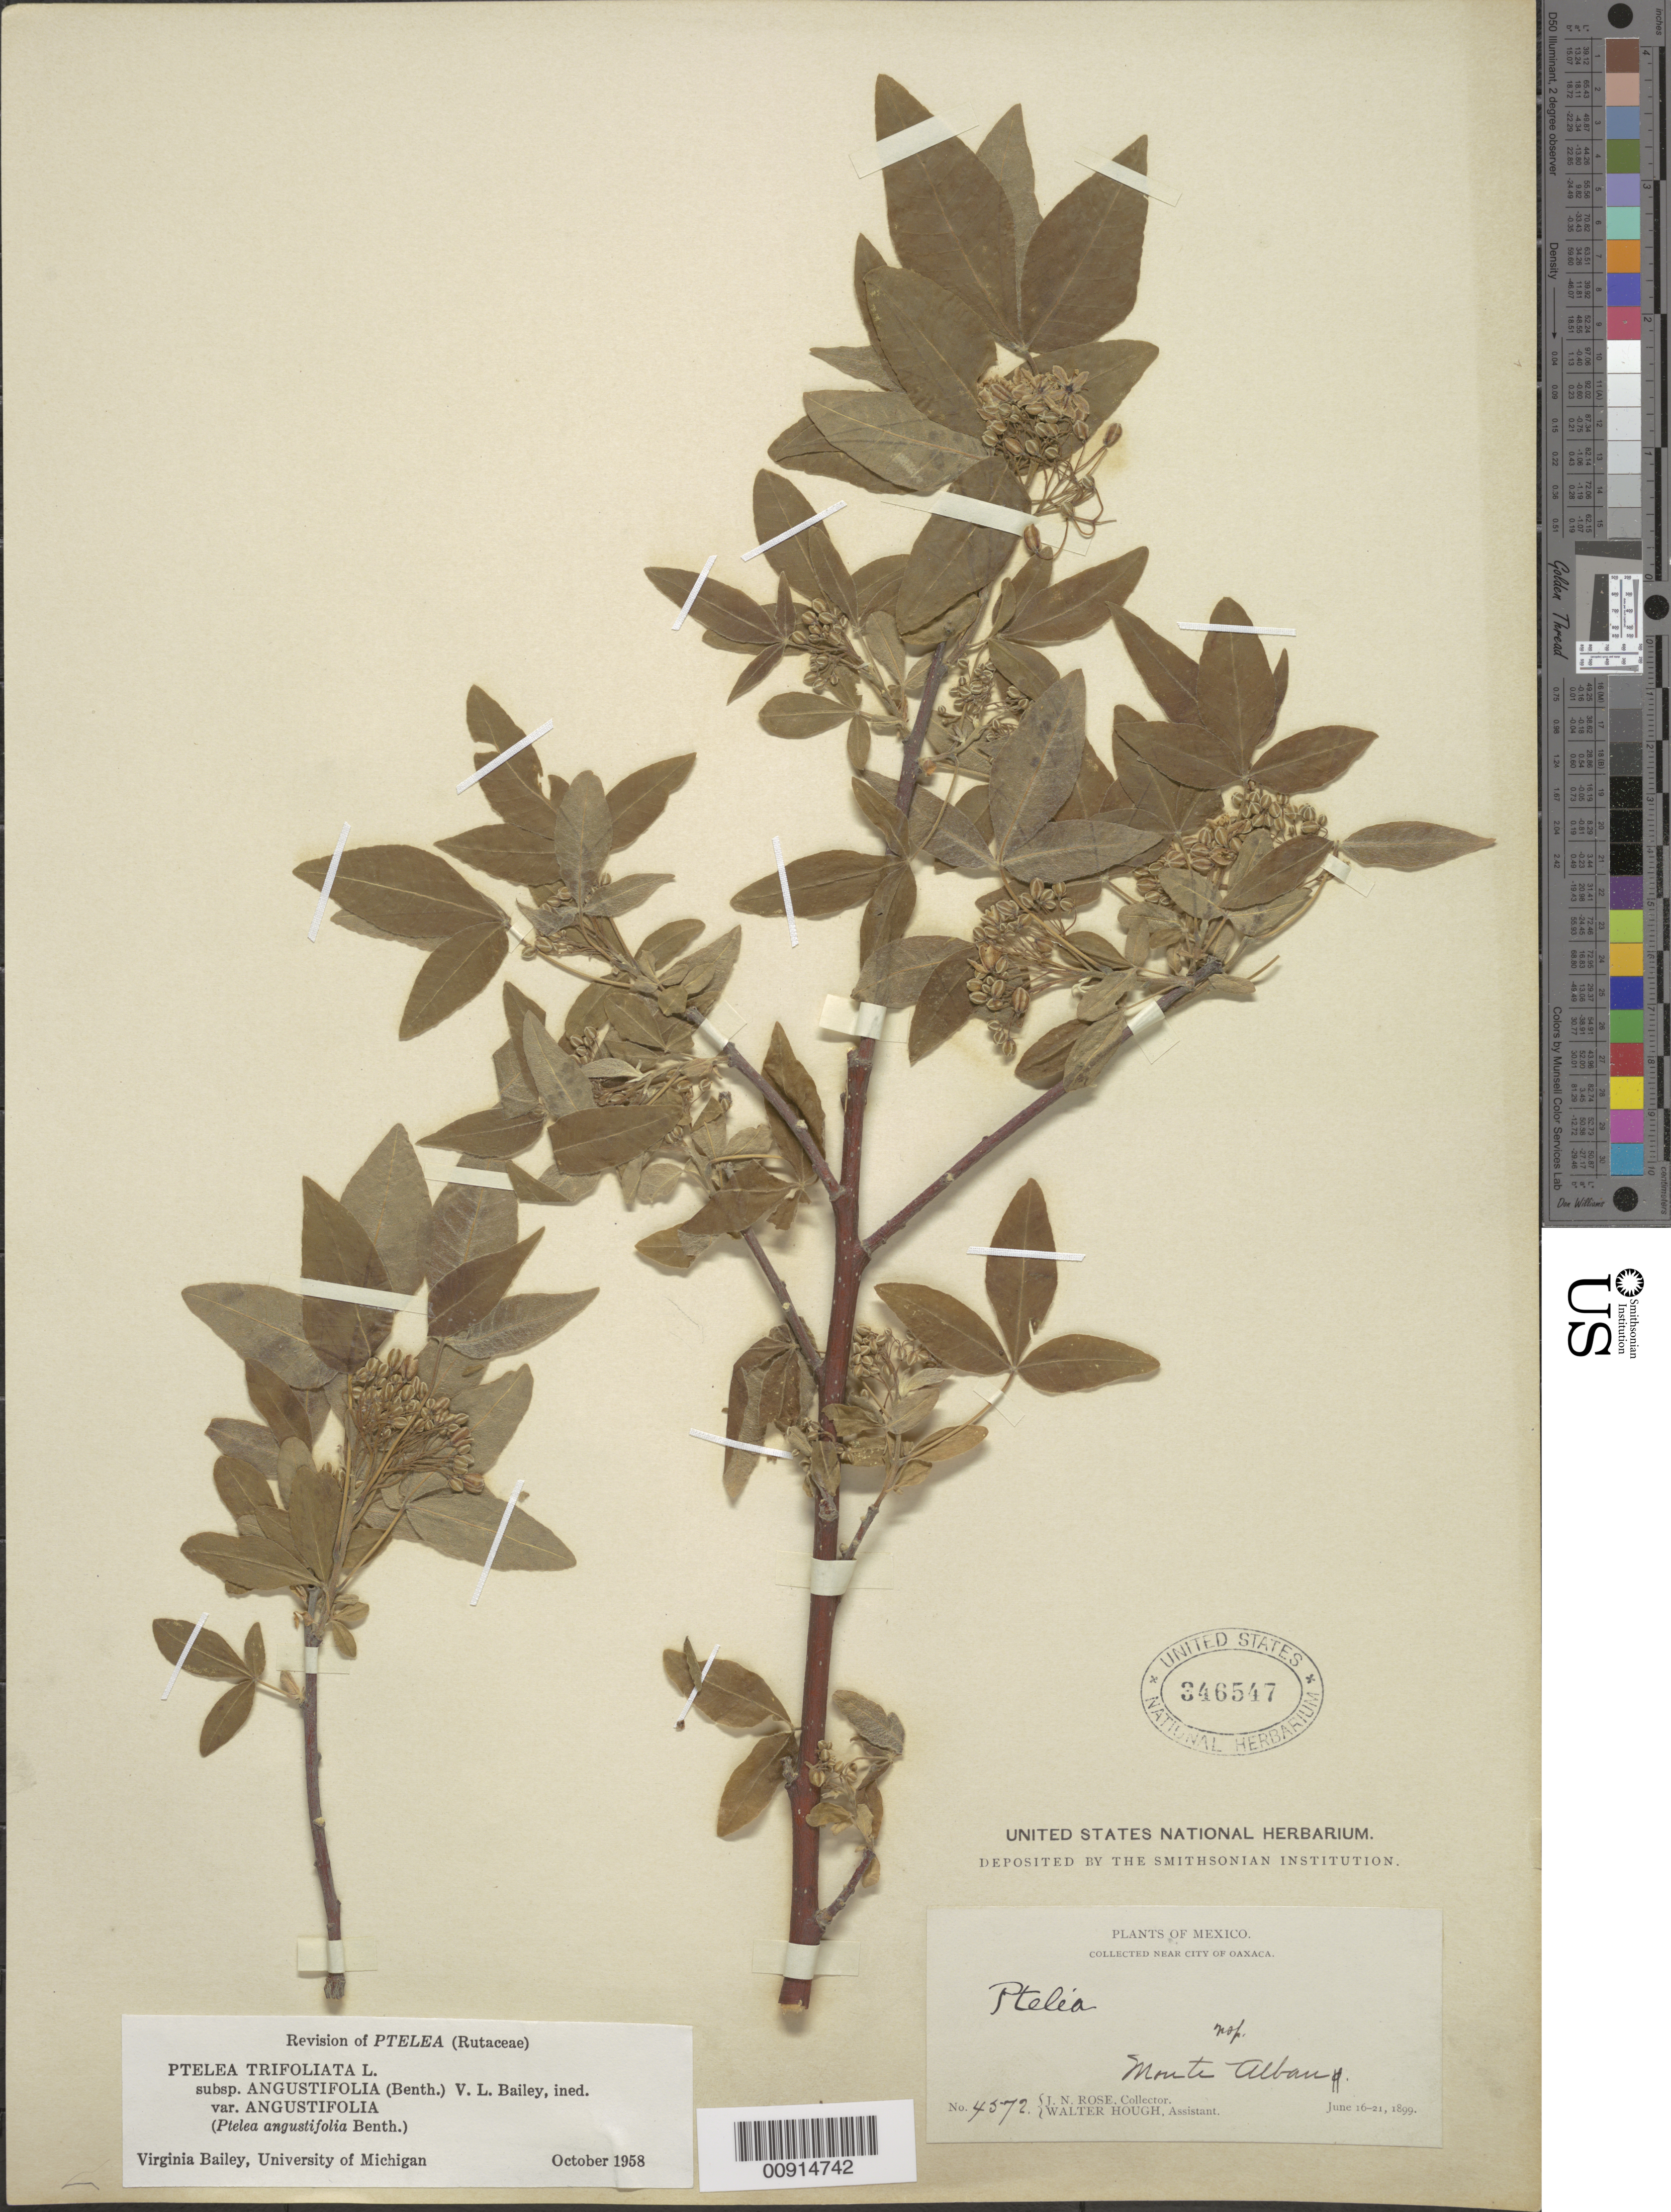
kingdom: Plantae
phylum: Tracheophyta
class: Magnoliopsida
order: Sapindales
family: Rutaceae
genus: Ptelea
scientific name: Ptelea trifoliata subsp. angustifolia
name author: (Benth.) V. L. Bailey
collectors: J. N. Rose & W. Hough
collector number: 4572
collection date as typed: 16 Jun 1899 to 21 Jun 1899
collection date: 1899-06-16/1899-06-21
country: Mexico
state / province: Oaxaca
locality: Monte Alban, near City of Oaxaca.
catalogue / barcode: US 346547